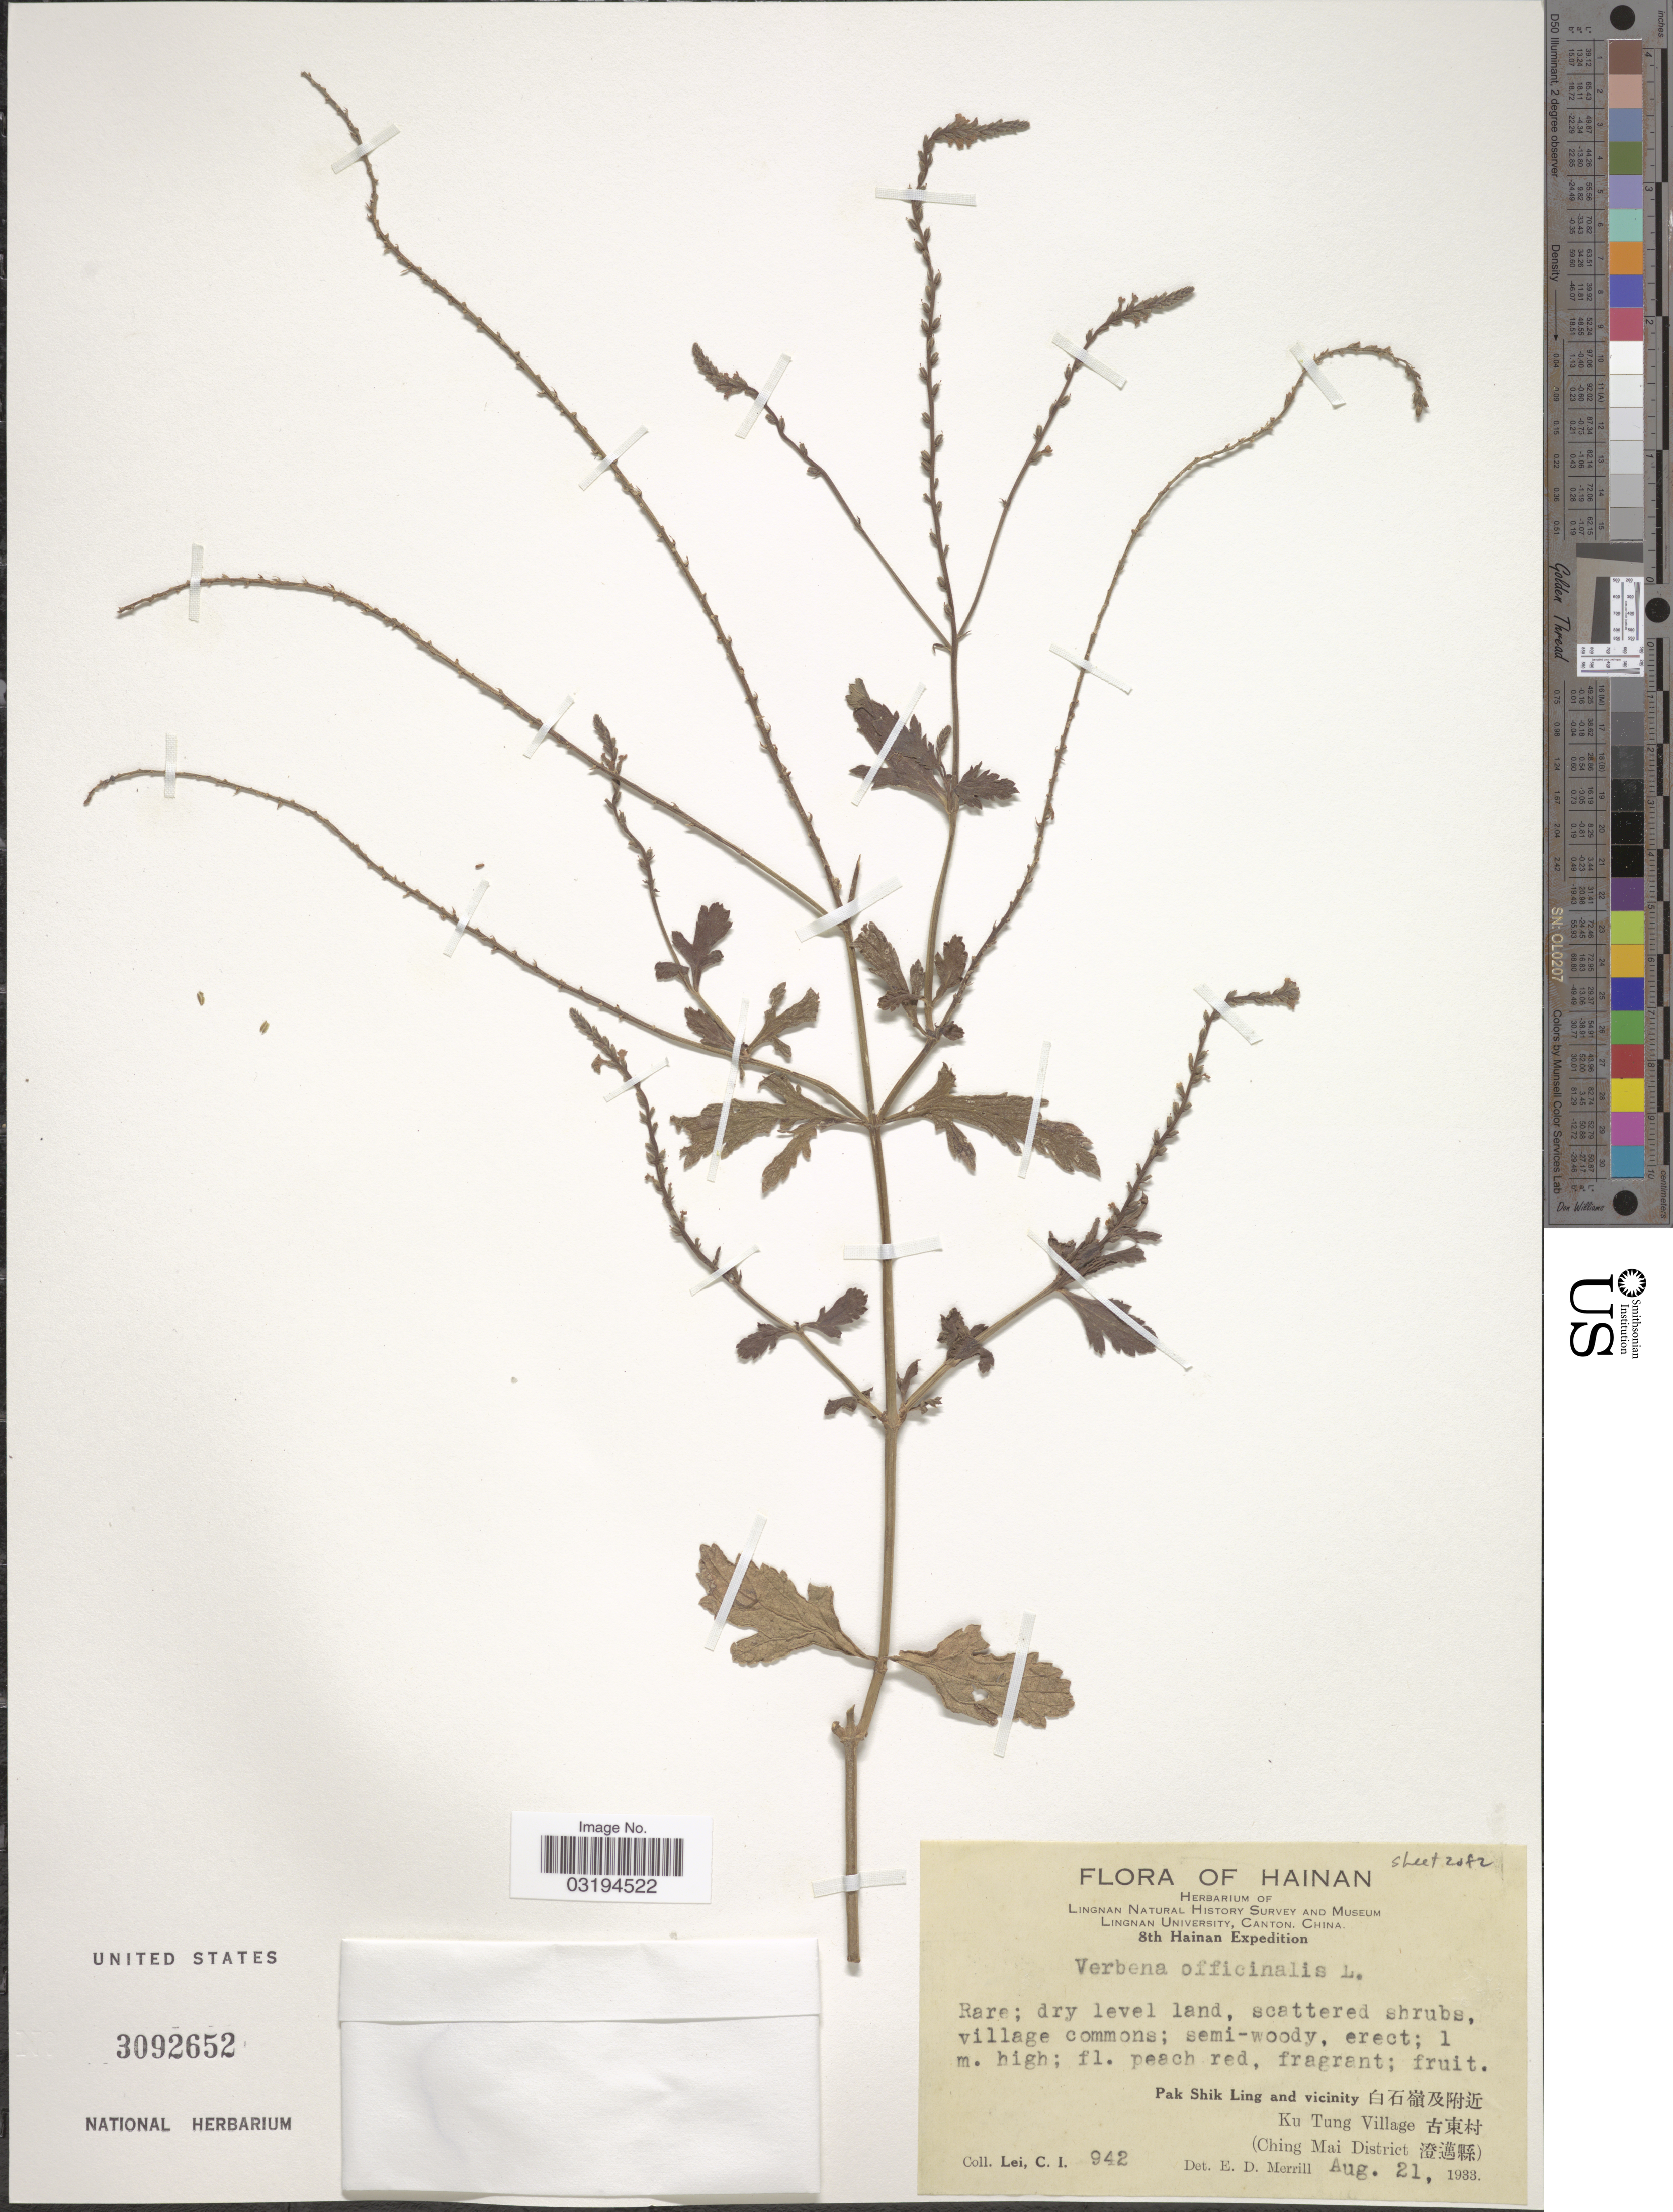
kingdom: Plantae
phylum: Tracheophyta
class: Magnoliopsida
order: Lamiales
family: Verbenaceae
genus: Verbena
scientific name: Verbena officinalis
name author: L.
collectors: C. I. Lei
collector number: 942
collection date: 1933-08-21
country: China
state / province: Hainan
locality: Pak Shik Ling and vicinity. Ku Tung Village. (Ching Mai District).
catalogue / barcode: US 3092652